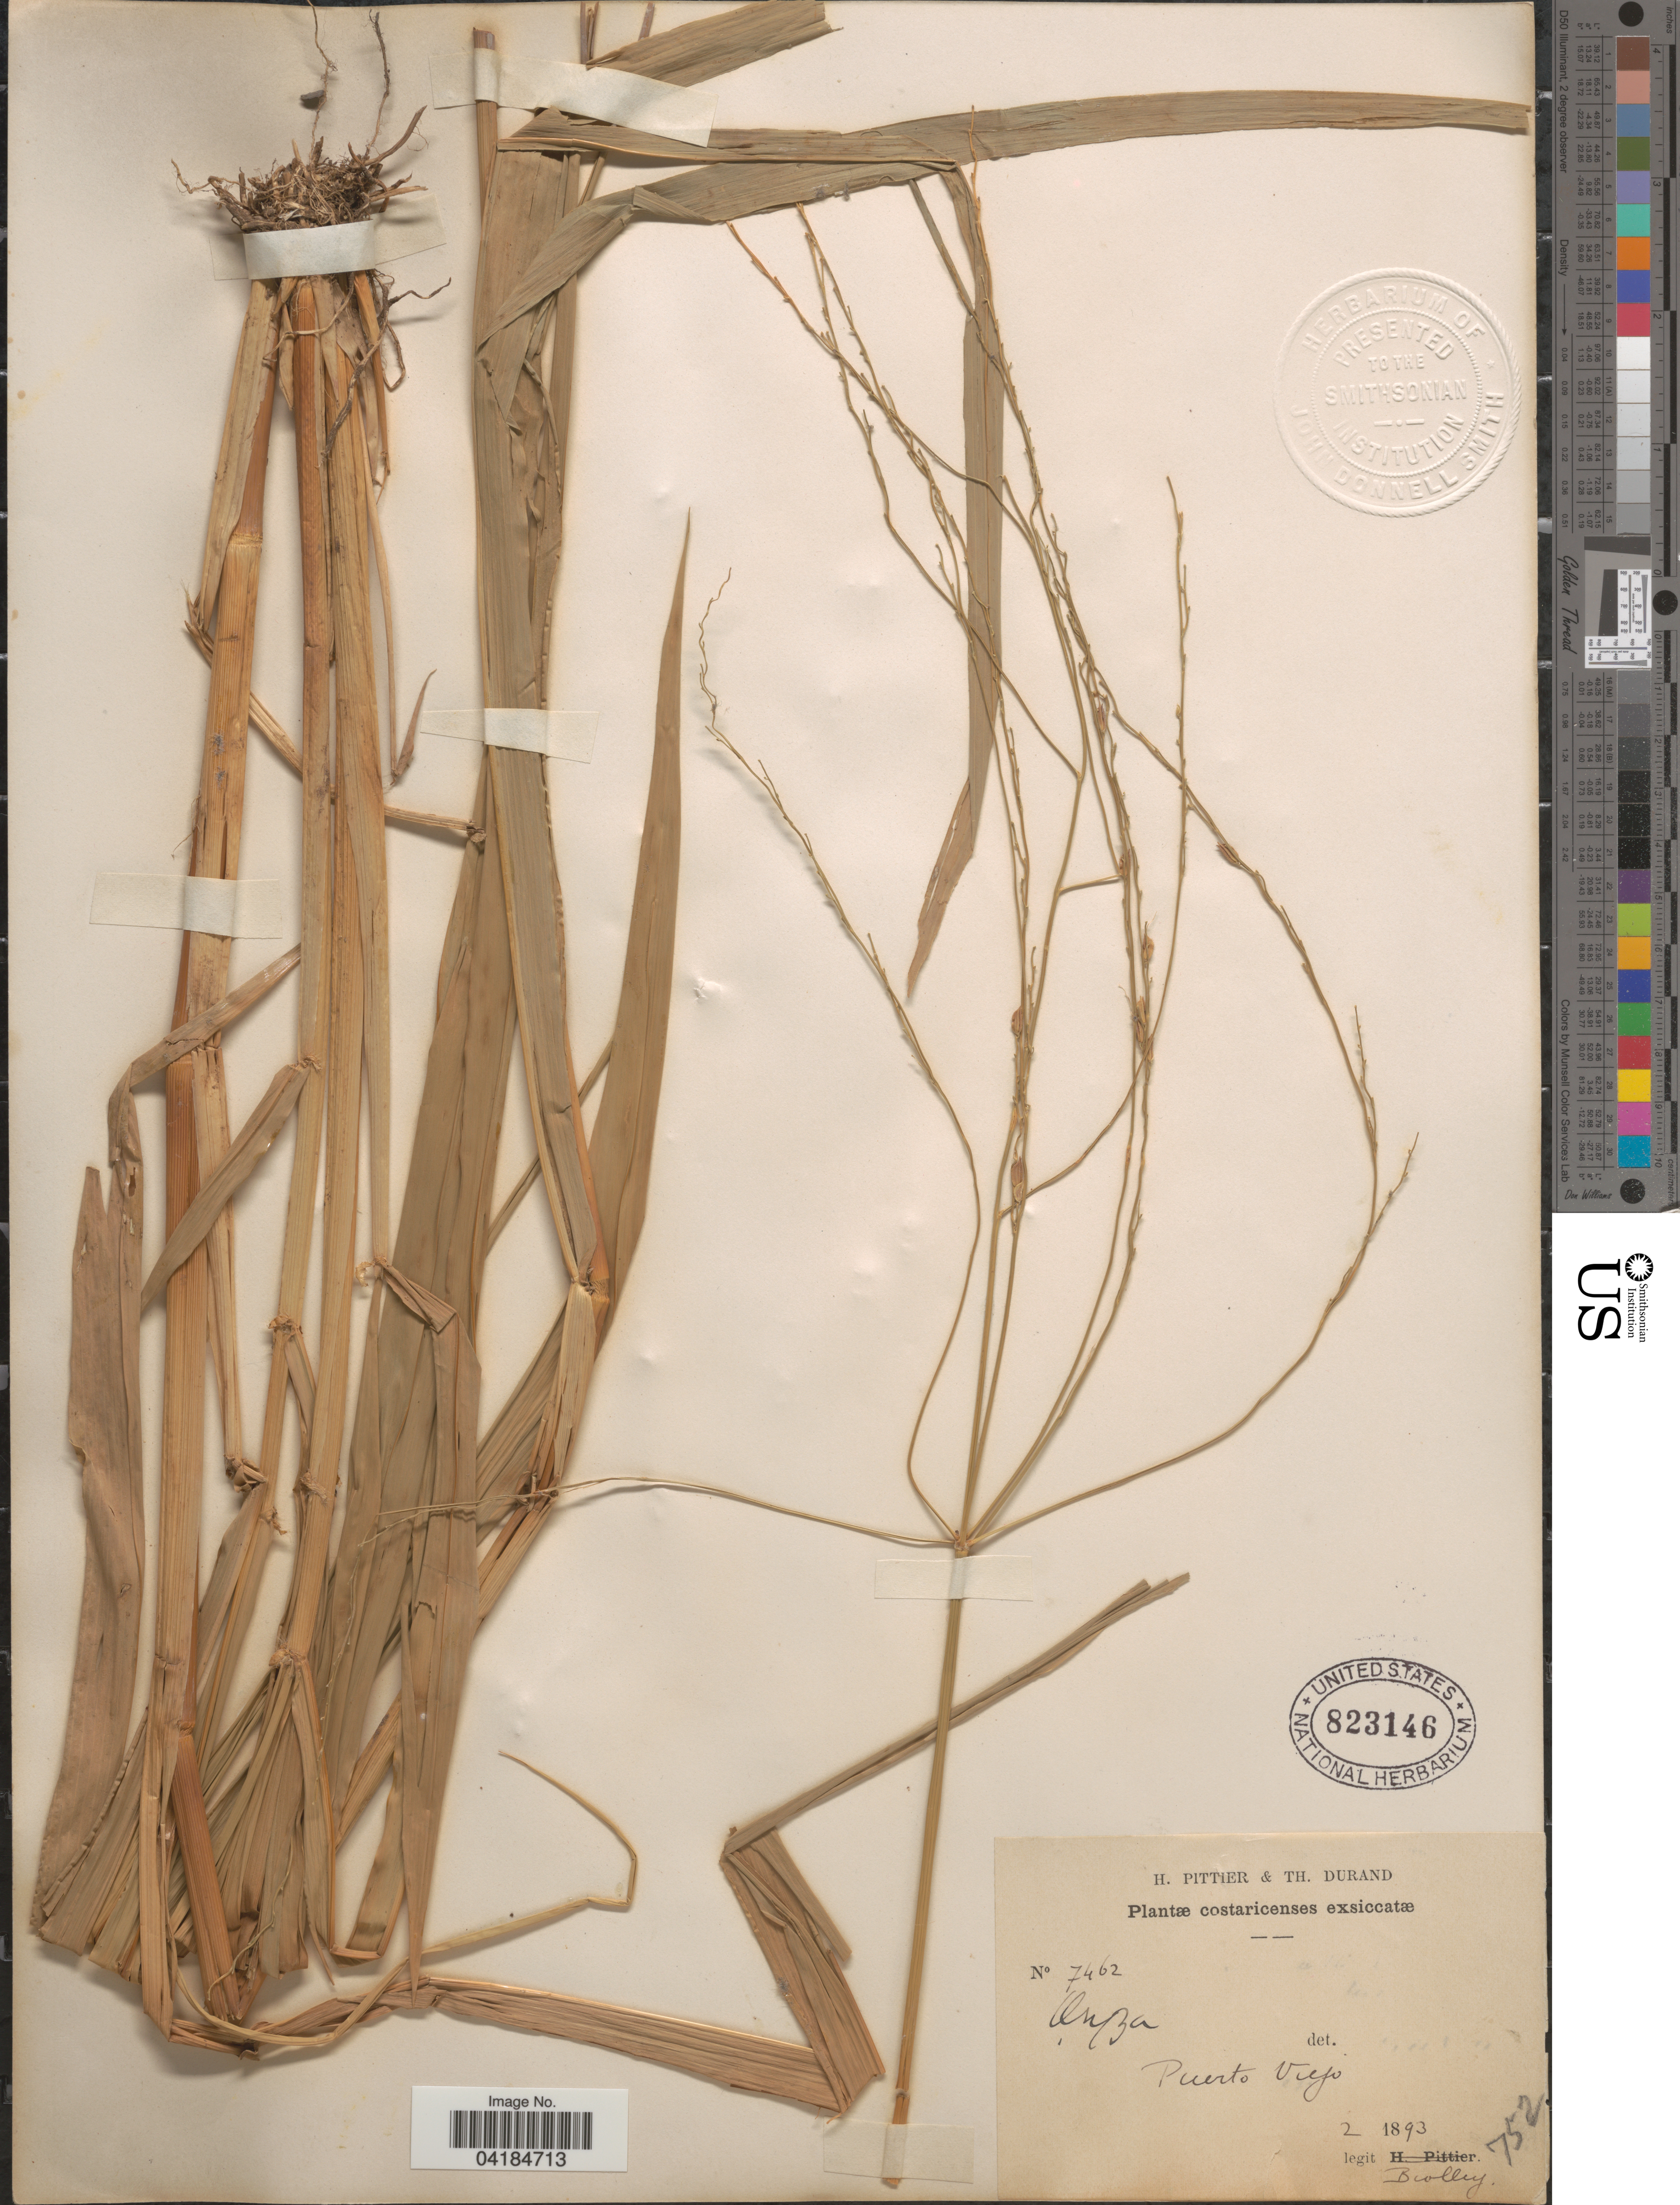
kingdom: Plantae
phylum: Tracheophyta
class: Liliopsida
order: Poales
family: Poaceae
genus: Oryza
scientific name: Oryza latifolia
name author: Desv.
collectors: Biolley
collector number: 7462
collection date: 1893-02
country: Costa Rica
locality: Costaricenses. Puerto Viejo.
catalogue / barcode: US 823146